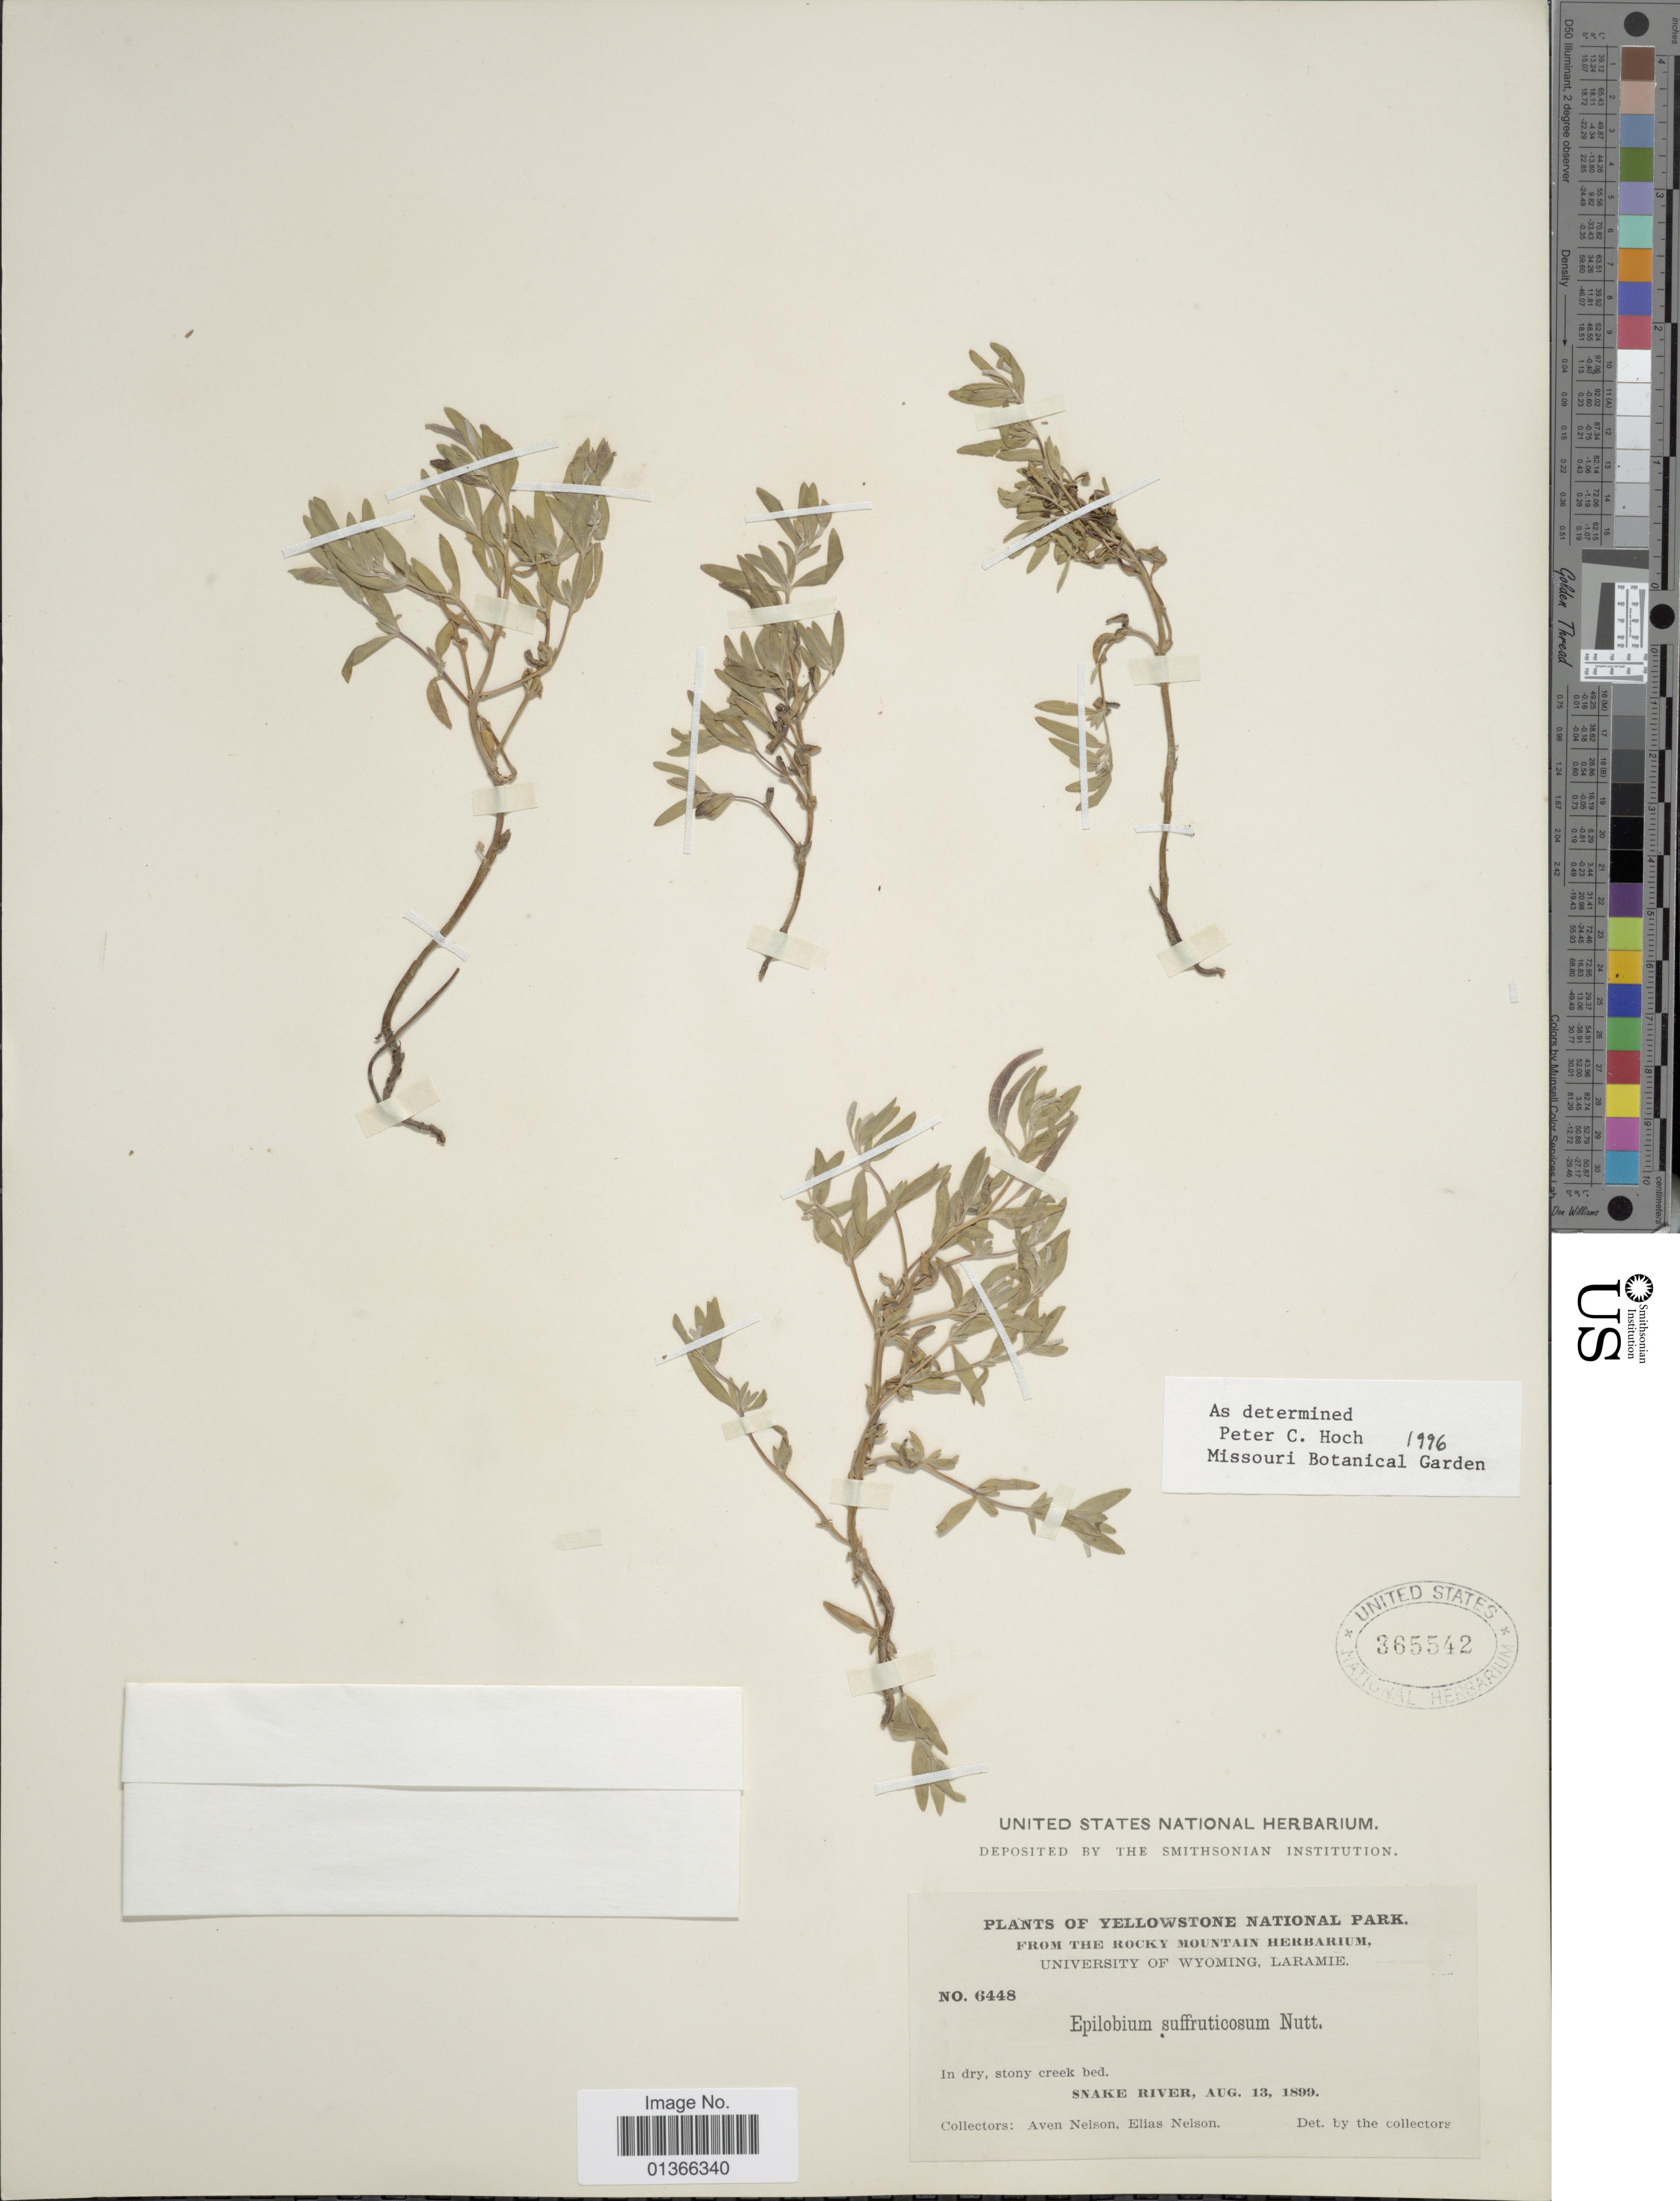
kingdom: Plantae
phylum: Tracheophyta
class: Magnoliopsida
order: Myrtales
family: Onagraceae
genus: Epilobium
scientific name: Epilobium suffruticosum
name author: Nutt. ex Torr. & A. Gray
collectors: A. Nelson & E. Nelson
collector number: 6448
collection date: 1899-08-13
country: United States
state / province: Wyoming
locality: Yellowstone National Park. Snake River.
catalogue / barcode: US 365542